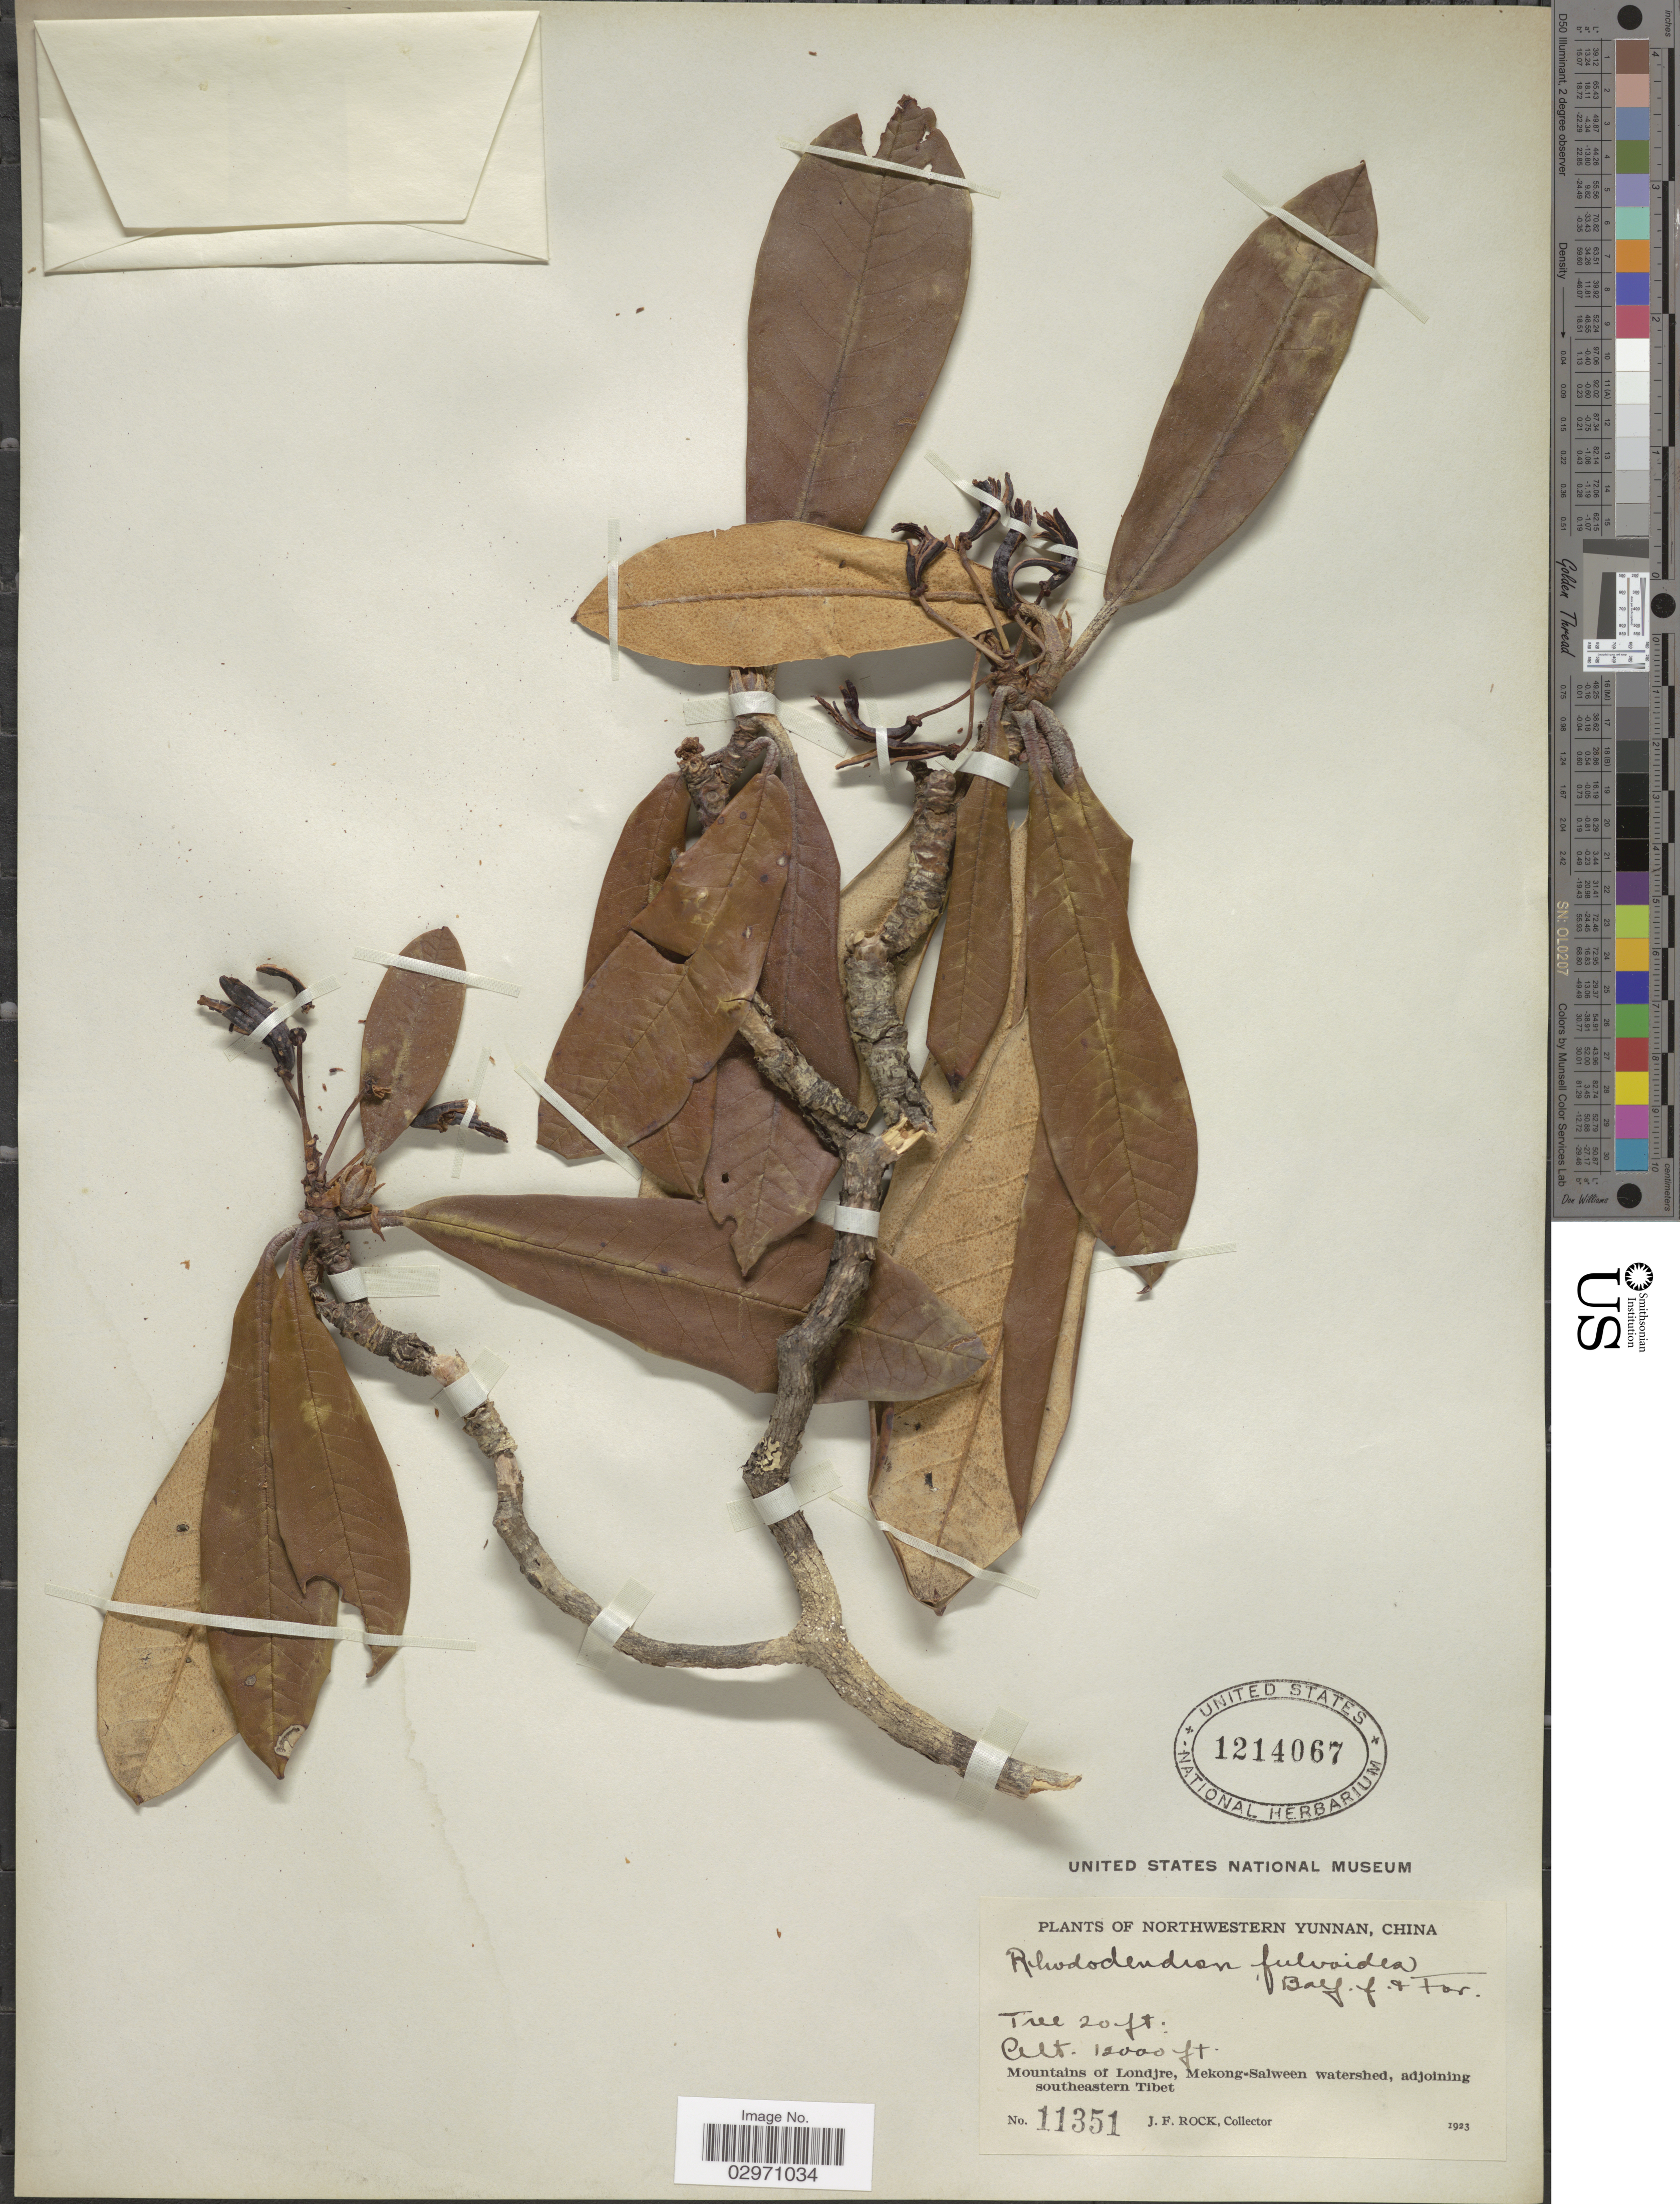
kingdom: Plantae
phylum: Tracheophyta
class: Magnoliopsida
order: Ericales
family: Ericaceae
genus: Rhododendron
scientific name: Rhododendron fulvoides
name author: Balf. f. & Forrest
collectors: J. Rock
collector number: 11351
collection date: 1923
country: China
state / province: Yunnan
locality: Northwestern Yunnan. Mountains of Londjre, Mekong-Salween watershed, adjoining southeastern Tibet.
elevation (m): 3658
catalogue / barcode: US 1214067